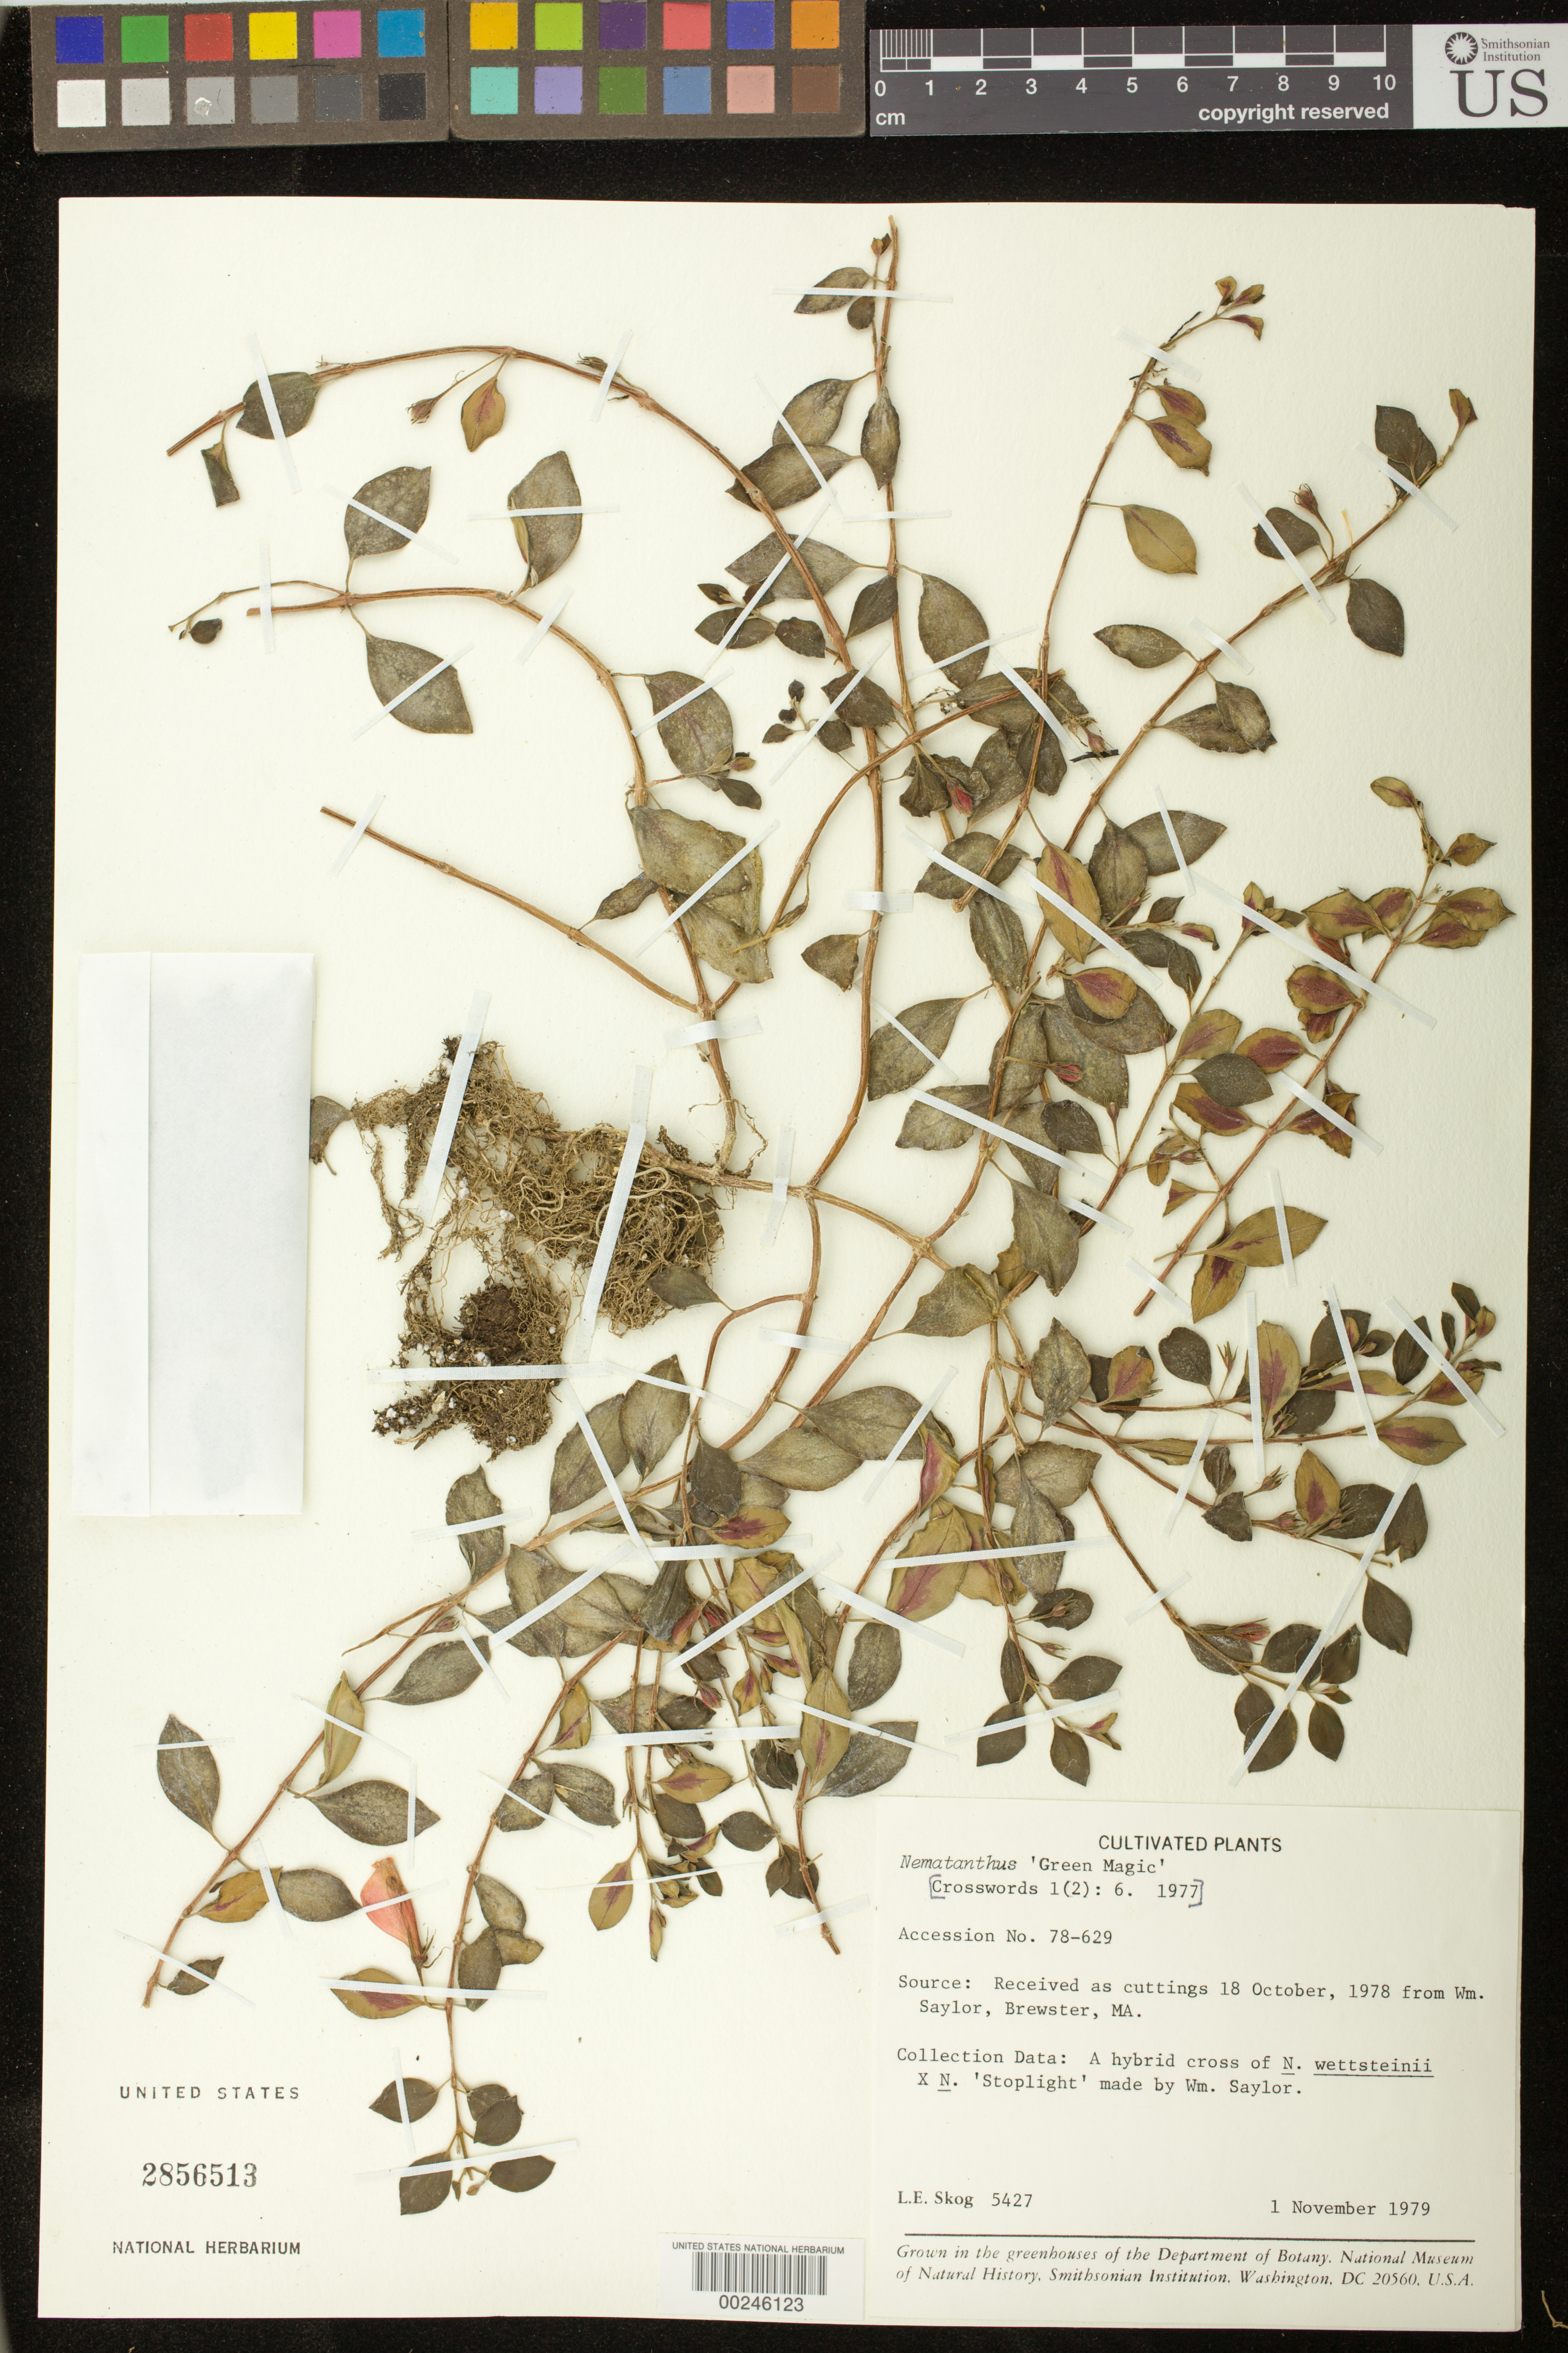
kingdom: Plantae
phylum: Tracheophyta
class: Magnoliopsida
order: Lamiales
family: Gesneriaceae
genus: Nematanthus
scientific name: Nematanthus 'Green Magic'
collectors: L. E. Skog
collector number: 5427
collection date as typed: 01 Nov 1979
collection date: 1979-11-01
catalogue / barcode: US 2856513